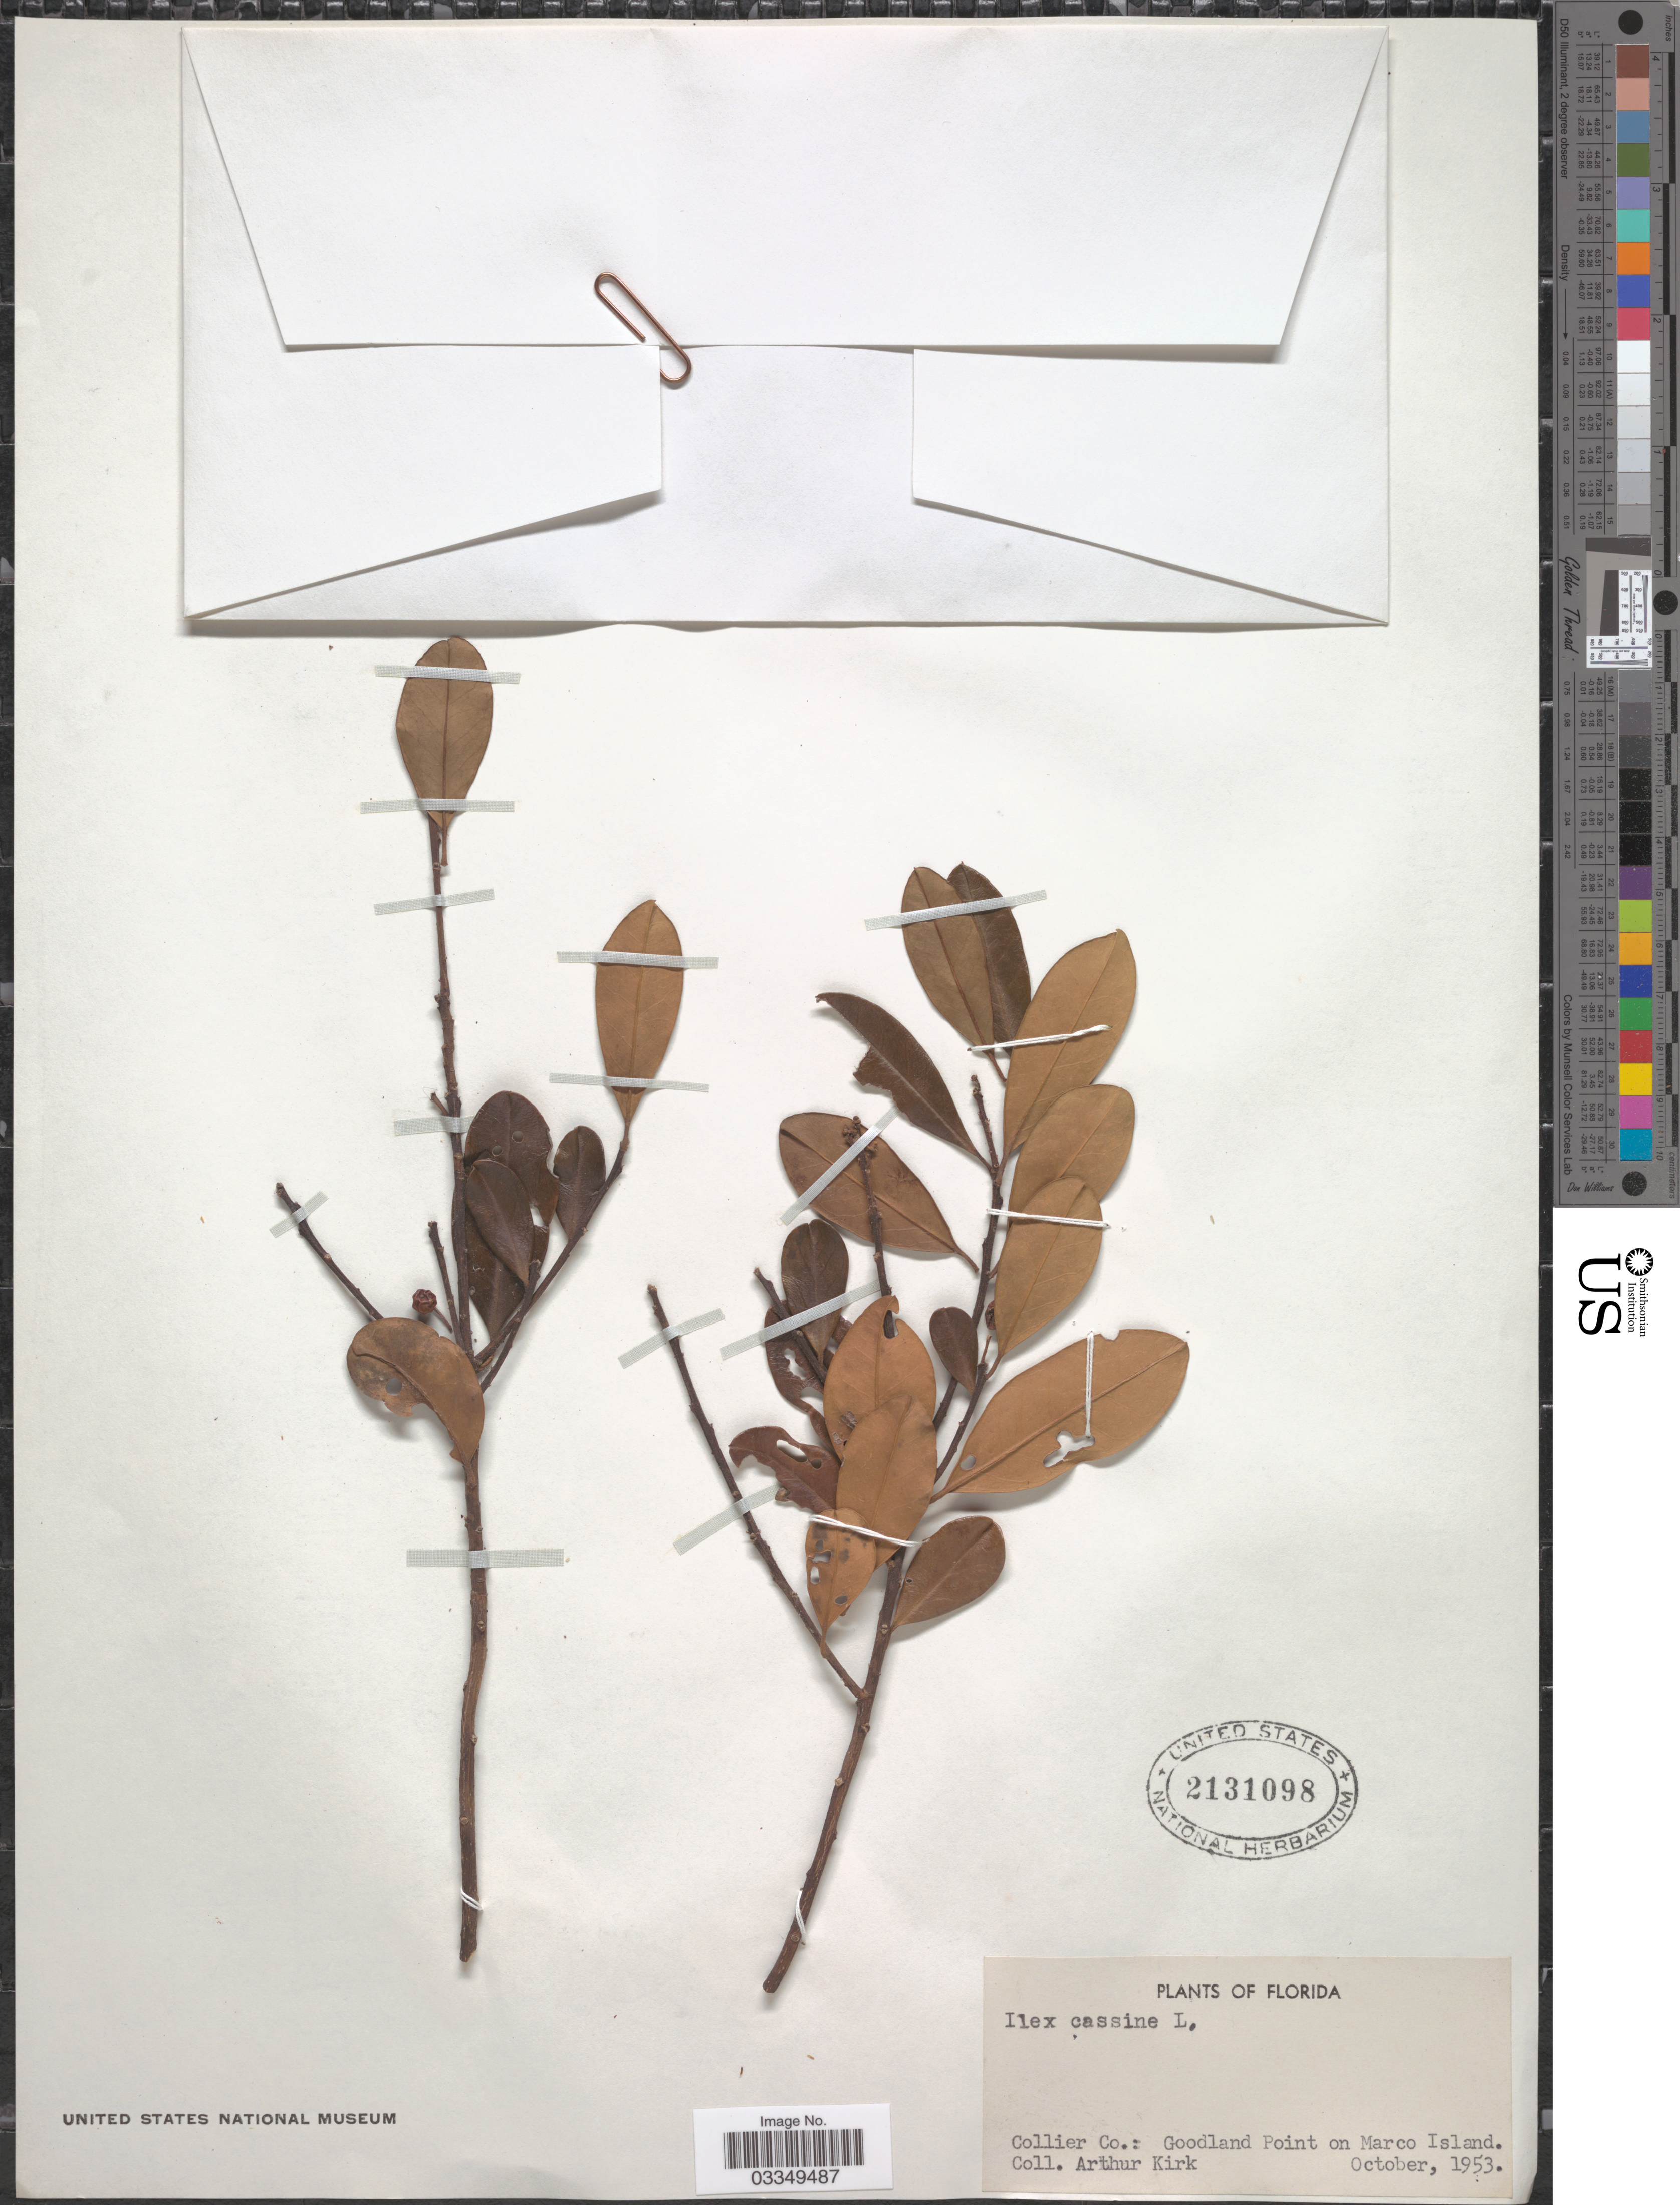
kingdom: Plantae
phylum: Tracheophyta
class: Magnoliopsida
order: Aquifoliales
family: Aquifoliaceae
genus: Ilex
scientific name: Ilex cassine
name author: L.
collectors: A. Kirk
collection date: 1953-10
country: United States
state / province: Florida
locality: Collier Co.: Goodland Point on Marco Island.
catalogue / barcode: US 2131098